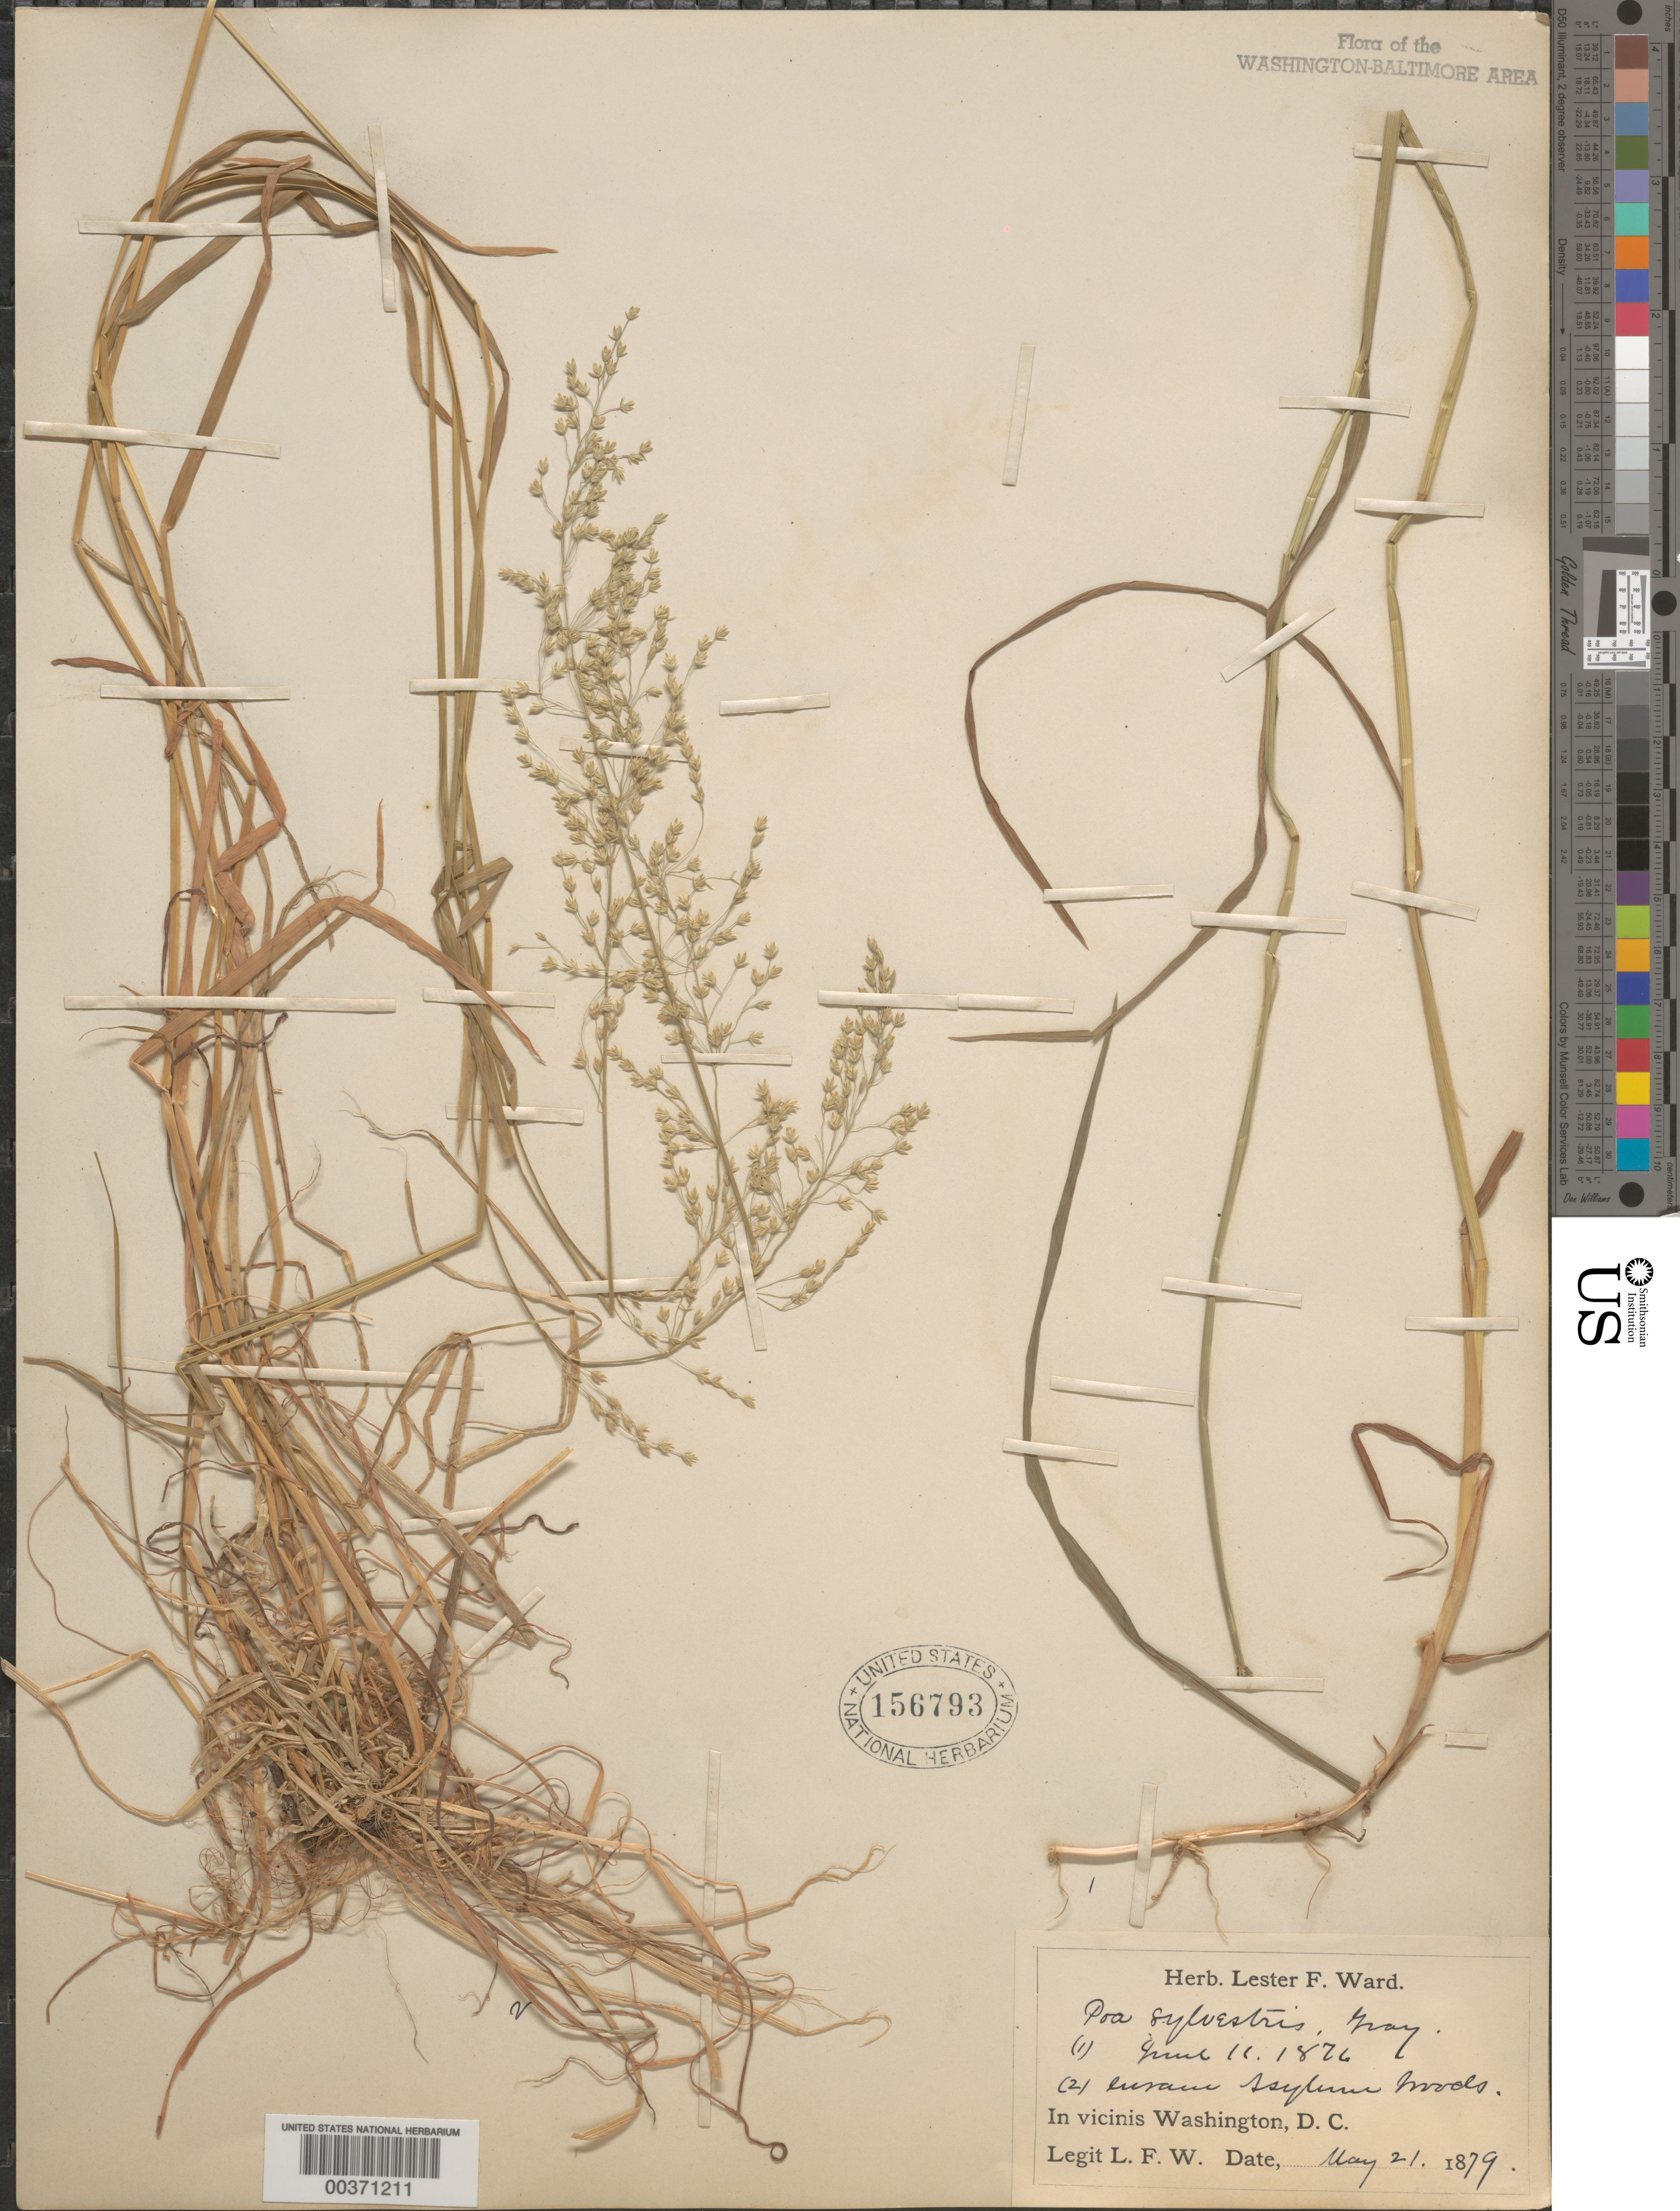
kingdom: Plantae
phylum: Tracheophyta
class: Liliopsida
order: Poales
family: Poaceae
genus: Poa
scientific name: Poa sylvestris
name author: A. Gray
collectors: L. F. Ward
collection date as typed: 21 May 1879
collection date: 1879-05-21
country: United States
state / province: District of Columbia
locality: Insane Asylum Woods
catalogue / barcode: US 156793